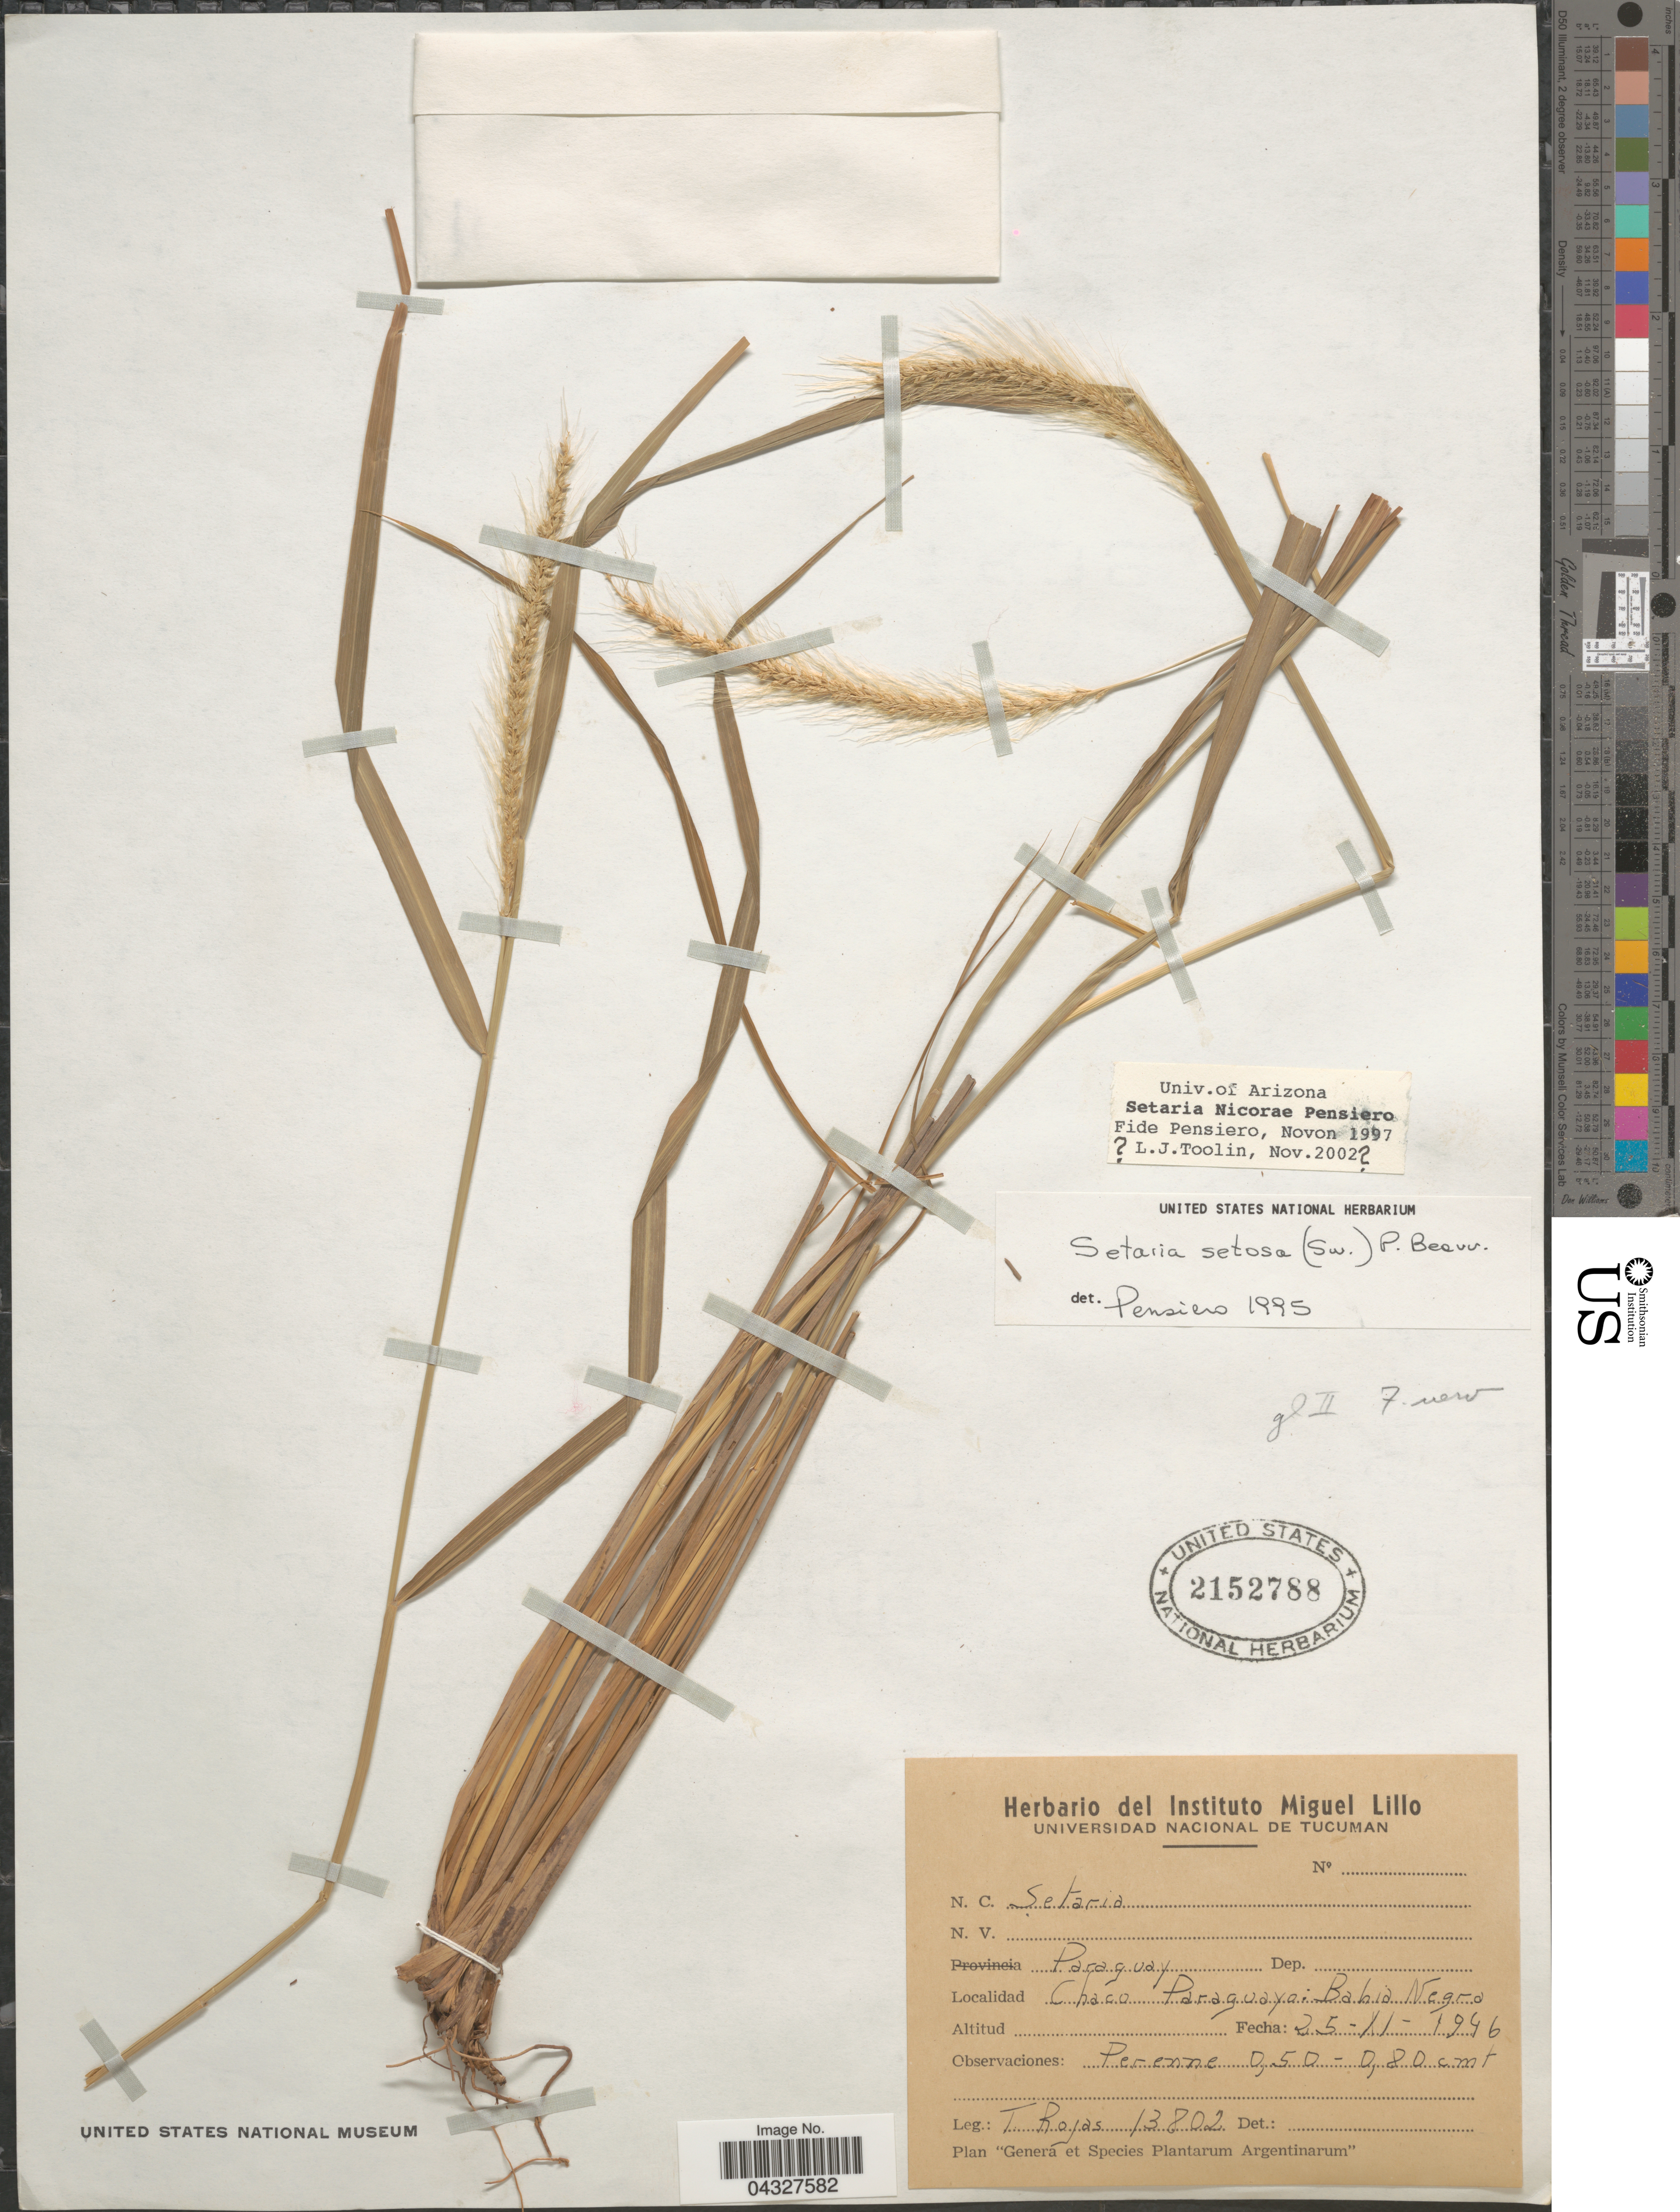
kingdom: Plantae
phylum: Tracheophyta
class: Liliopsida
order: Poales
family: Poaceae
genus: Setaria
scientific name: Setaria nicorae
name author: Pensiero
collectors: T. Rojas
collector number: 13802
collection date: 1946-11-25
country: Paraguay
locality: Chaco Paraguaya: Bahia Negro.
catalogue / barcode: US 2152788